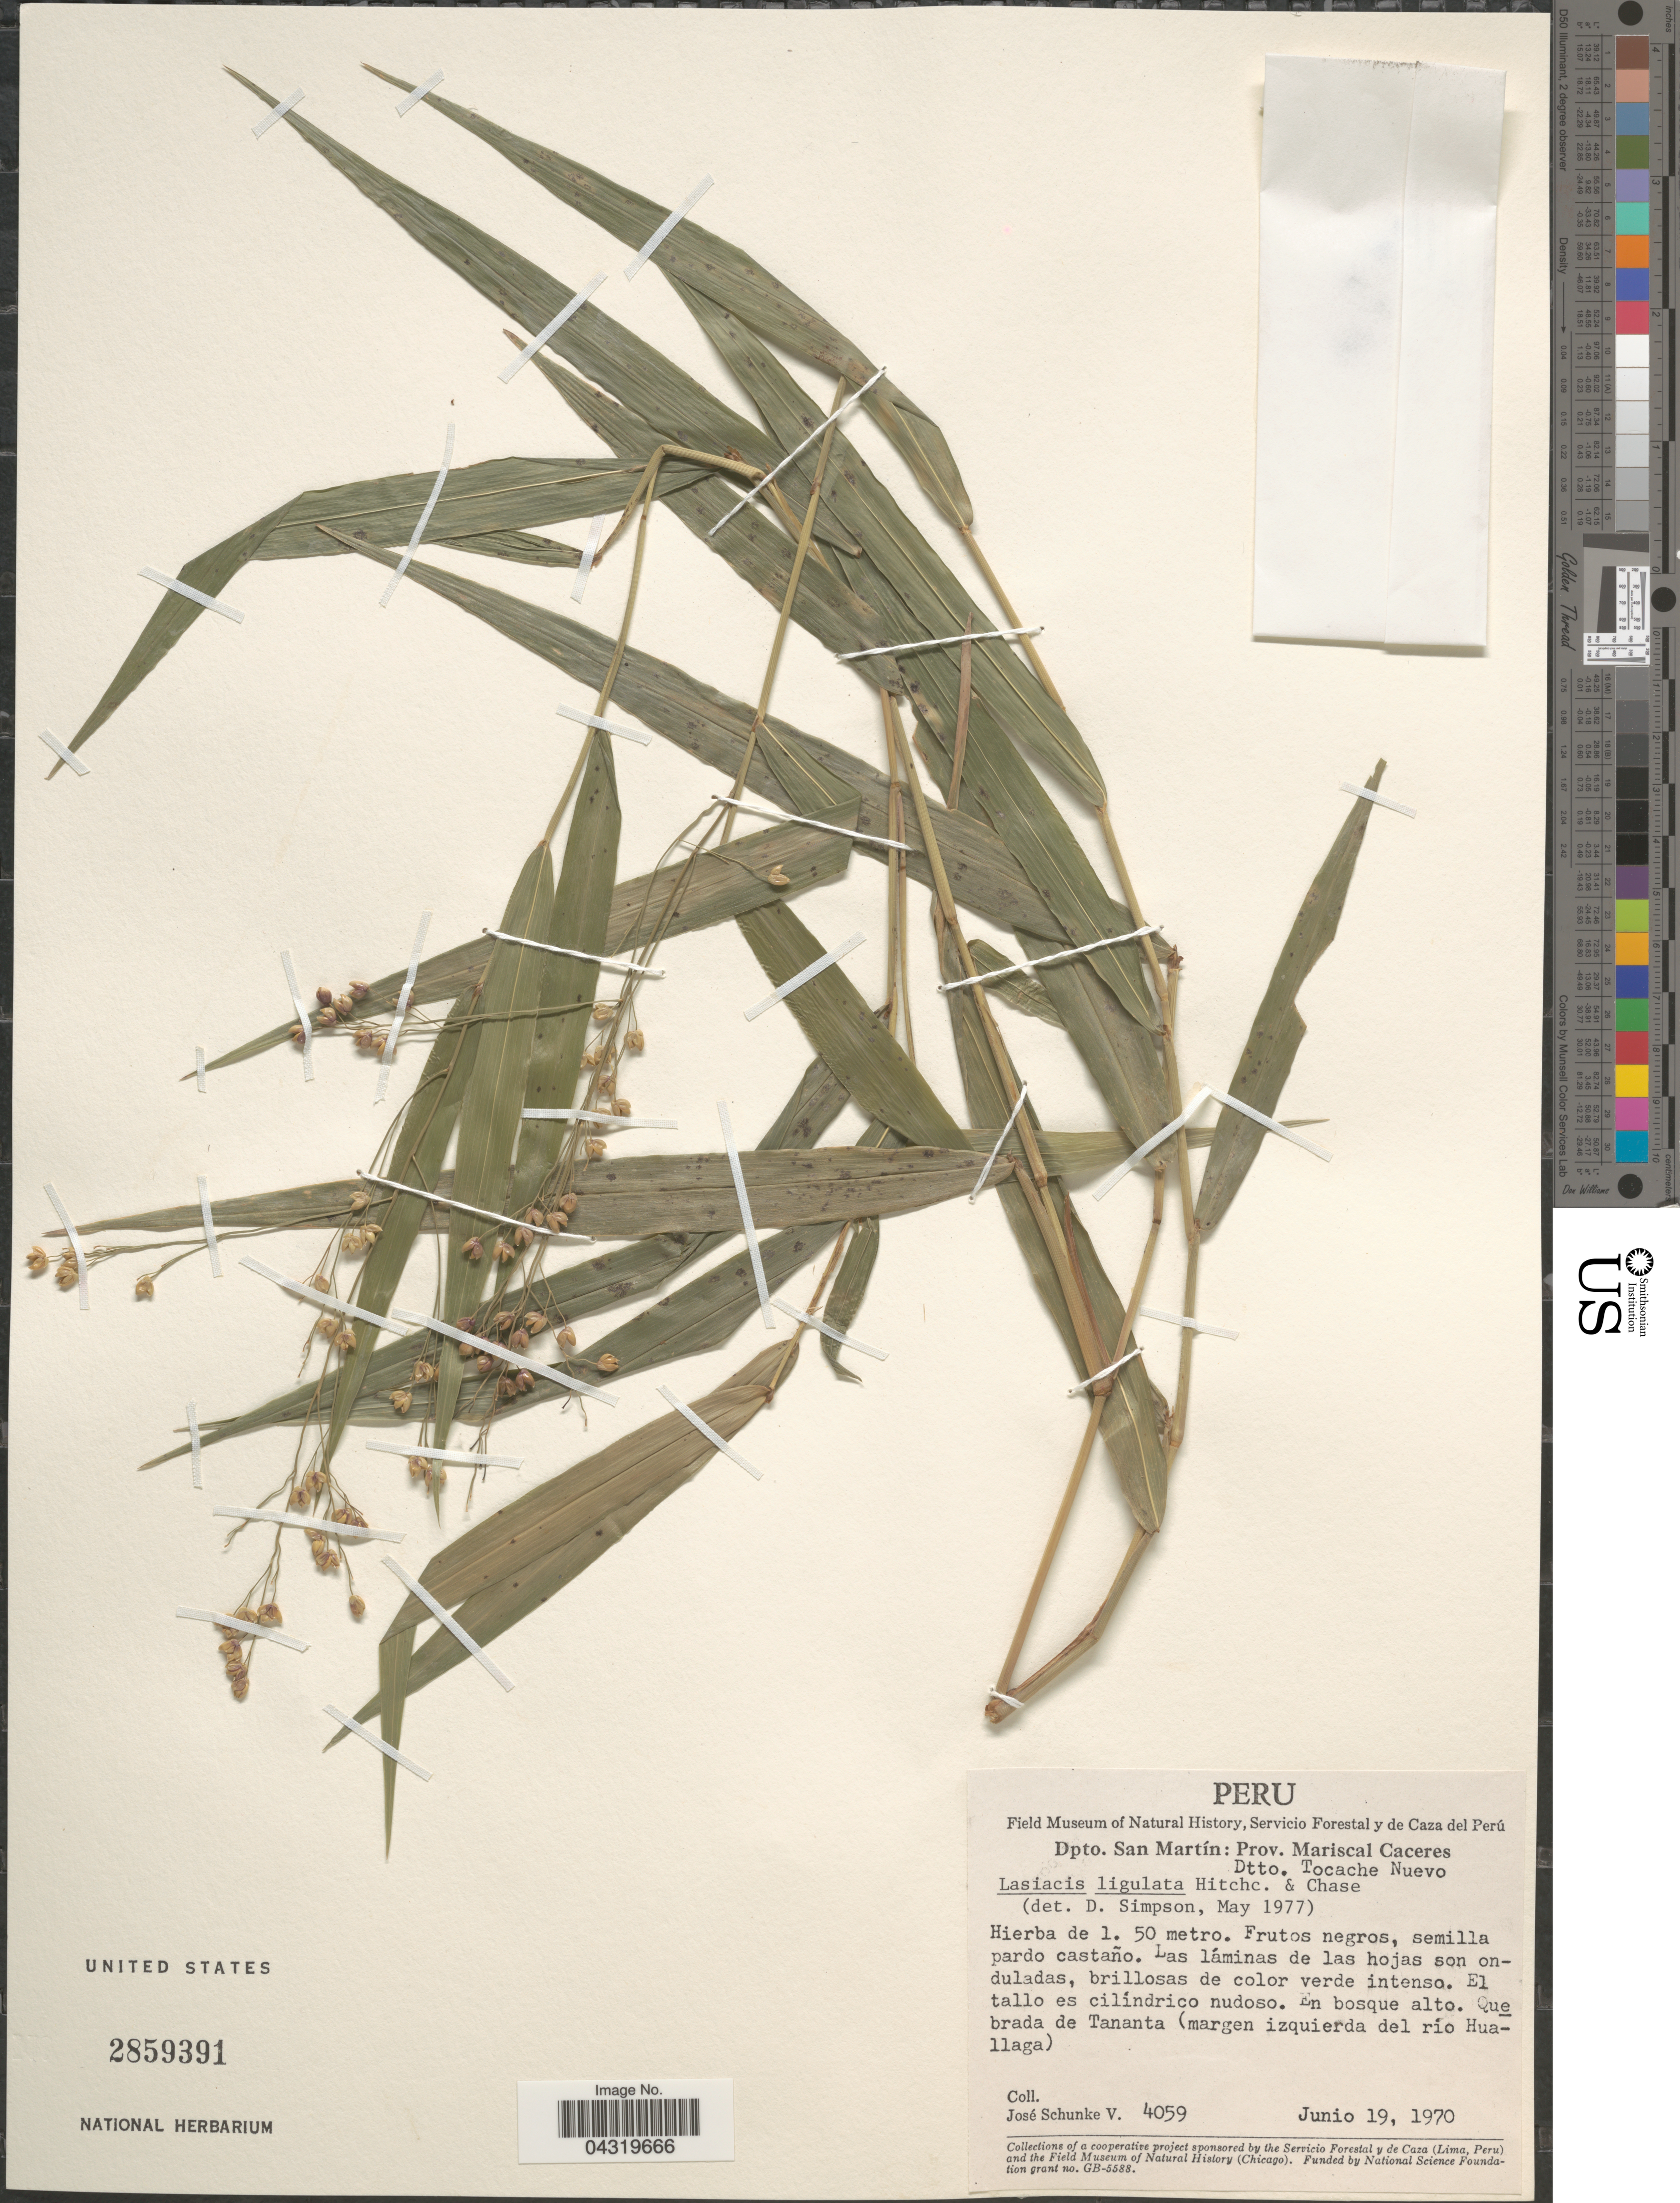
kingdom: Plantae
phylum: Tracheophyta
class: Liliopsida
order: Poales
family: Poaceae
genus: Lasiacis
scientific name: Lasiacis ligulata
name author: Hitchc. & Chase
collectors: J. Schunke Vigo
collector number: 4059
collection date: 1970-06-19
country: Peru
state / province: San Martín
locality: Dpto. San Martín: Prov. Mariscal Caceres Dtto. Tocache Nuevo. Quebrada de Tananta (margen izquierda del río Huallaga).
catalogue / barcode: US 2859391